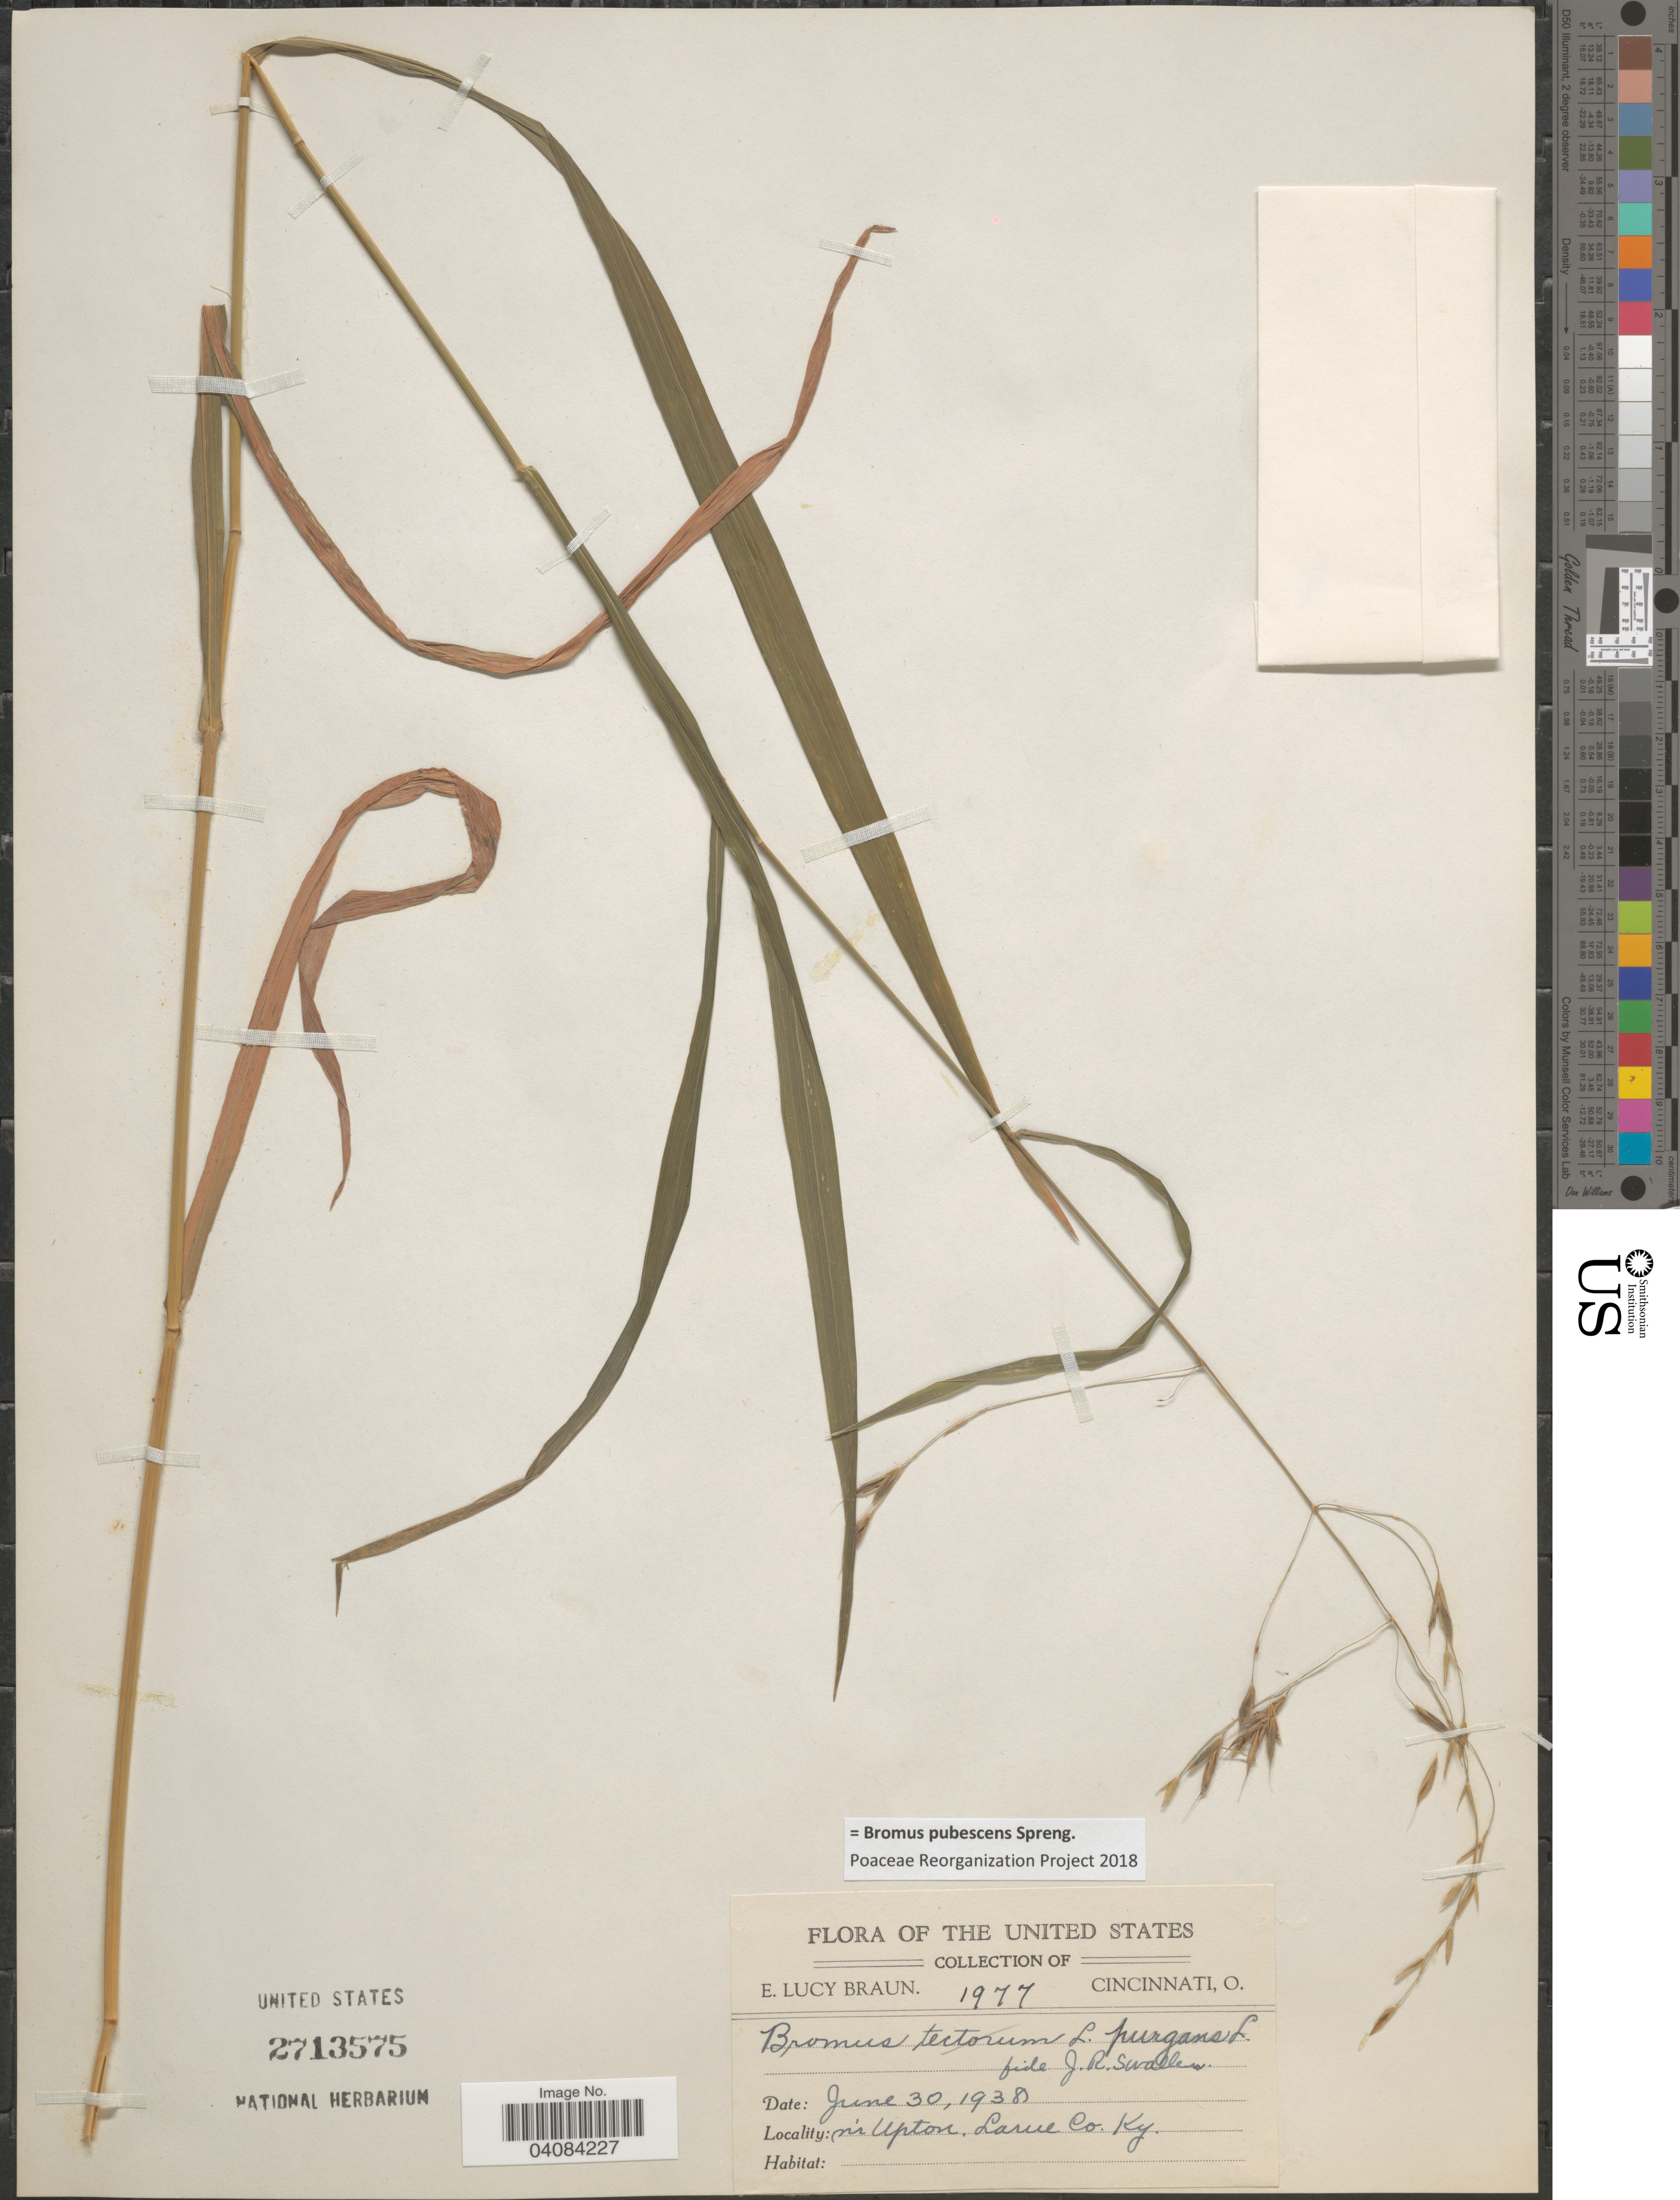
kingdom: Plantae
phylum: Tracheophyta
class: Liliopsida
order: Poales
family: Poaceae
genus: Bromus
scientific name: Bromus pubescens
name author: Muhl. ex Willd.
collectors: E. L. Braun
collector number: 1977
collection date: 1938-06-30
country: United States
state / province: Kentucky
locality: Nr Upton, Larue Co.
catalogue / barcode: US 2713575